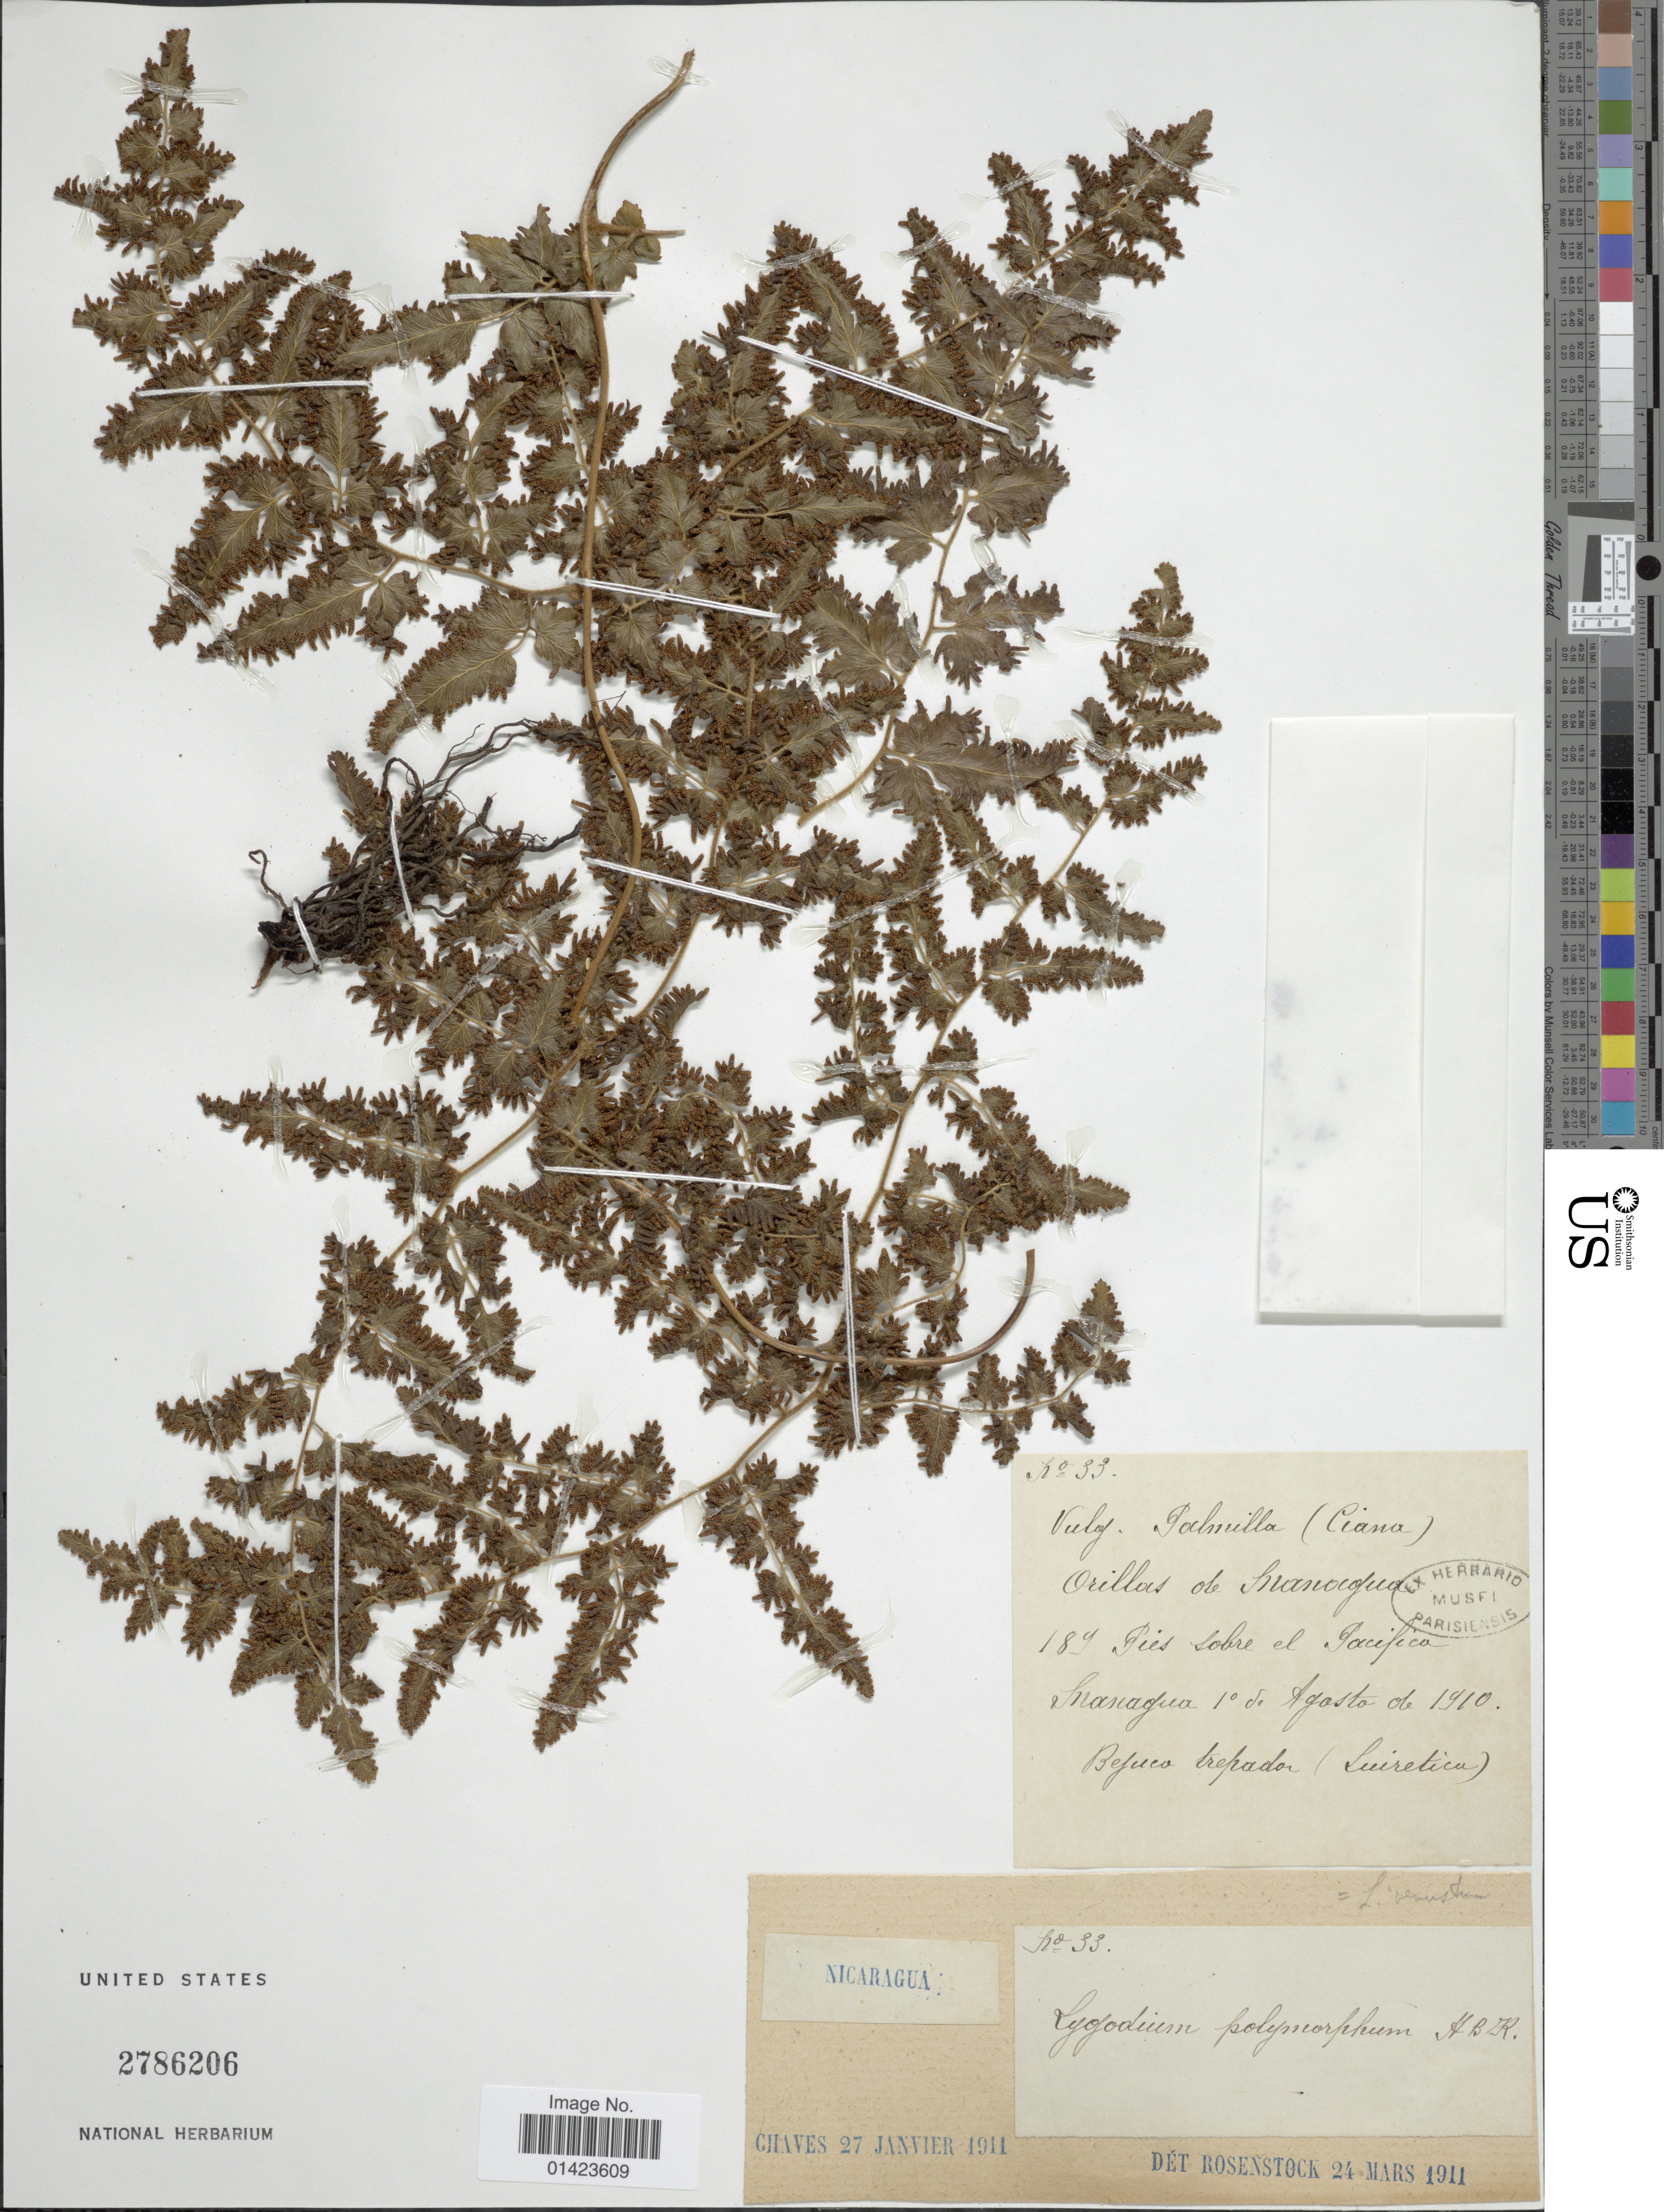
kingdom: Plantae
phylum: Tracheophyta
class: Polypodiopsida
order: Schizaeales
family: Lygodiaceae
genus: Lygodium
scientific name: Lygodium venustum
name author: Sw.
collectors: Chaves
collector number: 33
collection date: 1910-08-01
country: Nicaragua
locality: Orillas de Managua, 189 Pies sobre el Pacifica, Managua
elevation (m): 58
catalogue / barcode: US 2786206